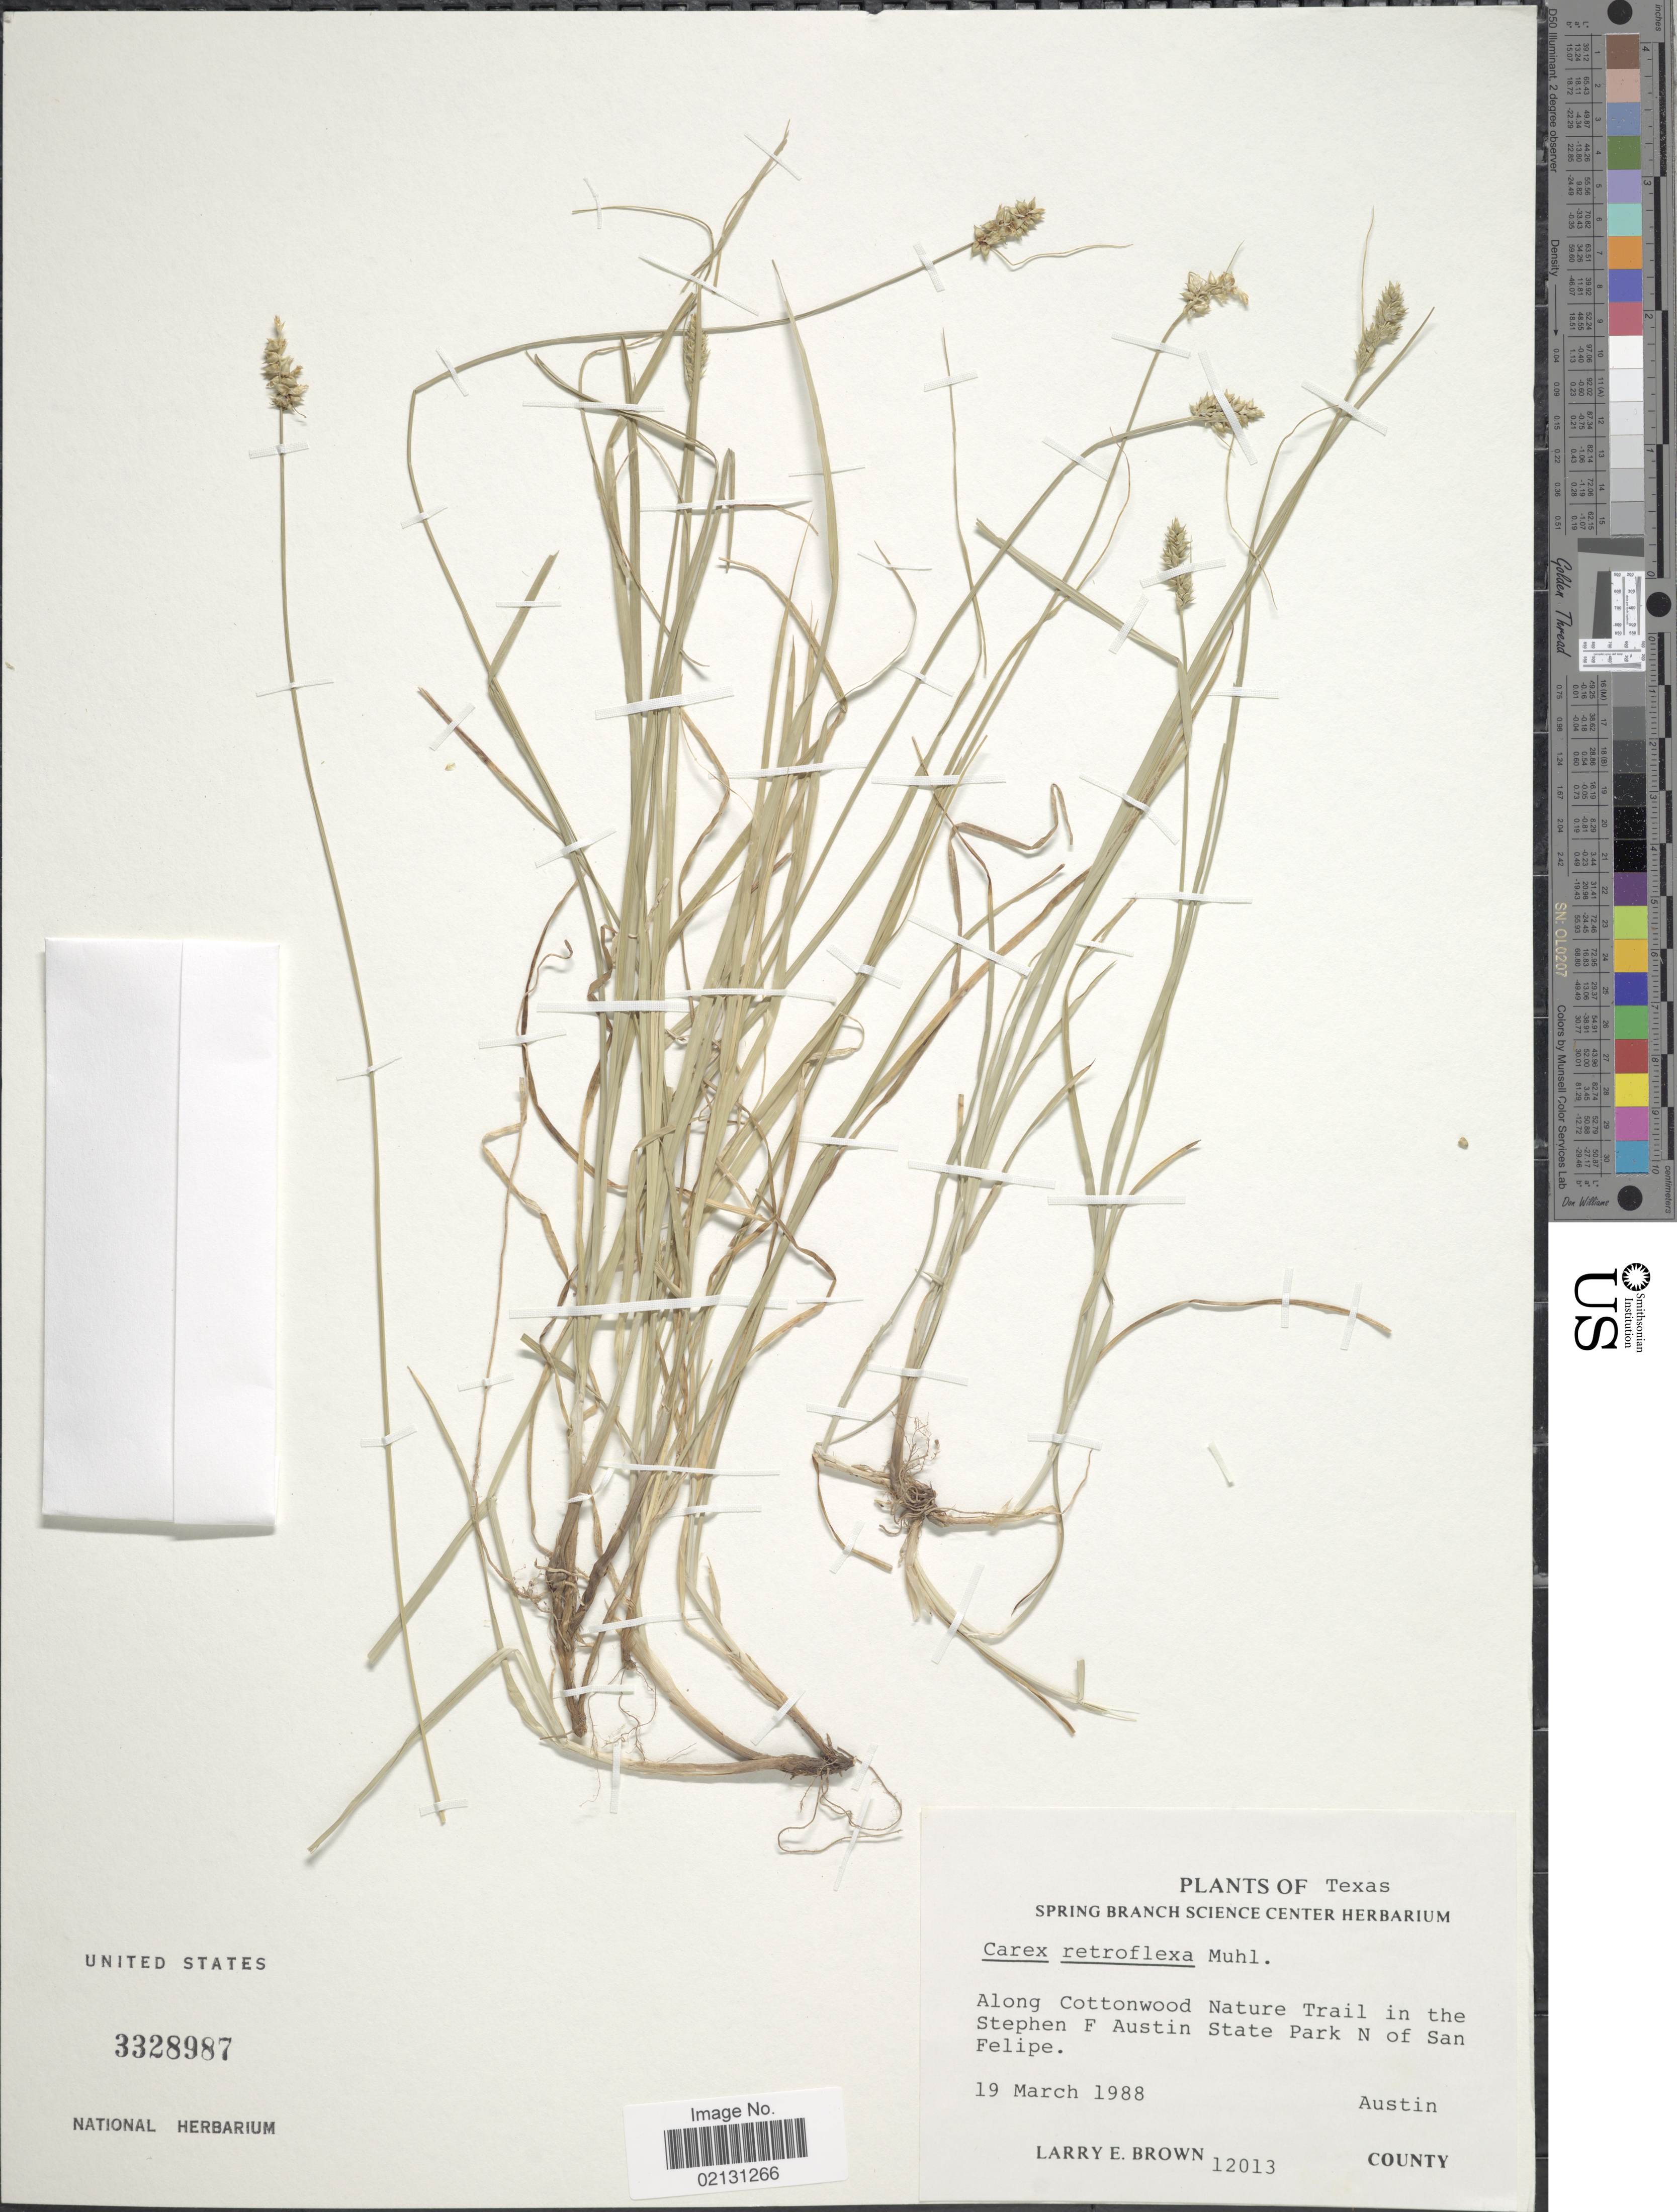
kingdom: Plantae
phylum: Tracheophyta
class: Liliopsida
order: Poales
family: Cyperaceae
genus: Carex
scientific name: Carex retroflexa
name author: Muhl. ex Willd.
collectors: L. E. Brown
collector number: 12013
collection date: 1988-03-19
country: United States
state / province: Texas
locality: Along Cottonwood Nature TRail in the Stephen F Austin State Park N of San Felipe, Austin County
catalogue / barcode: US 3328987